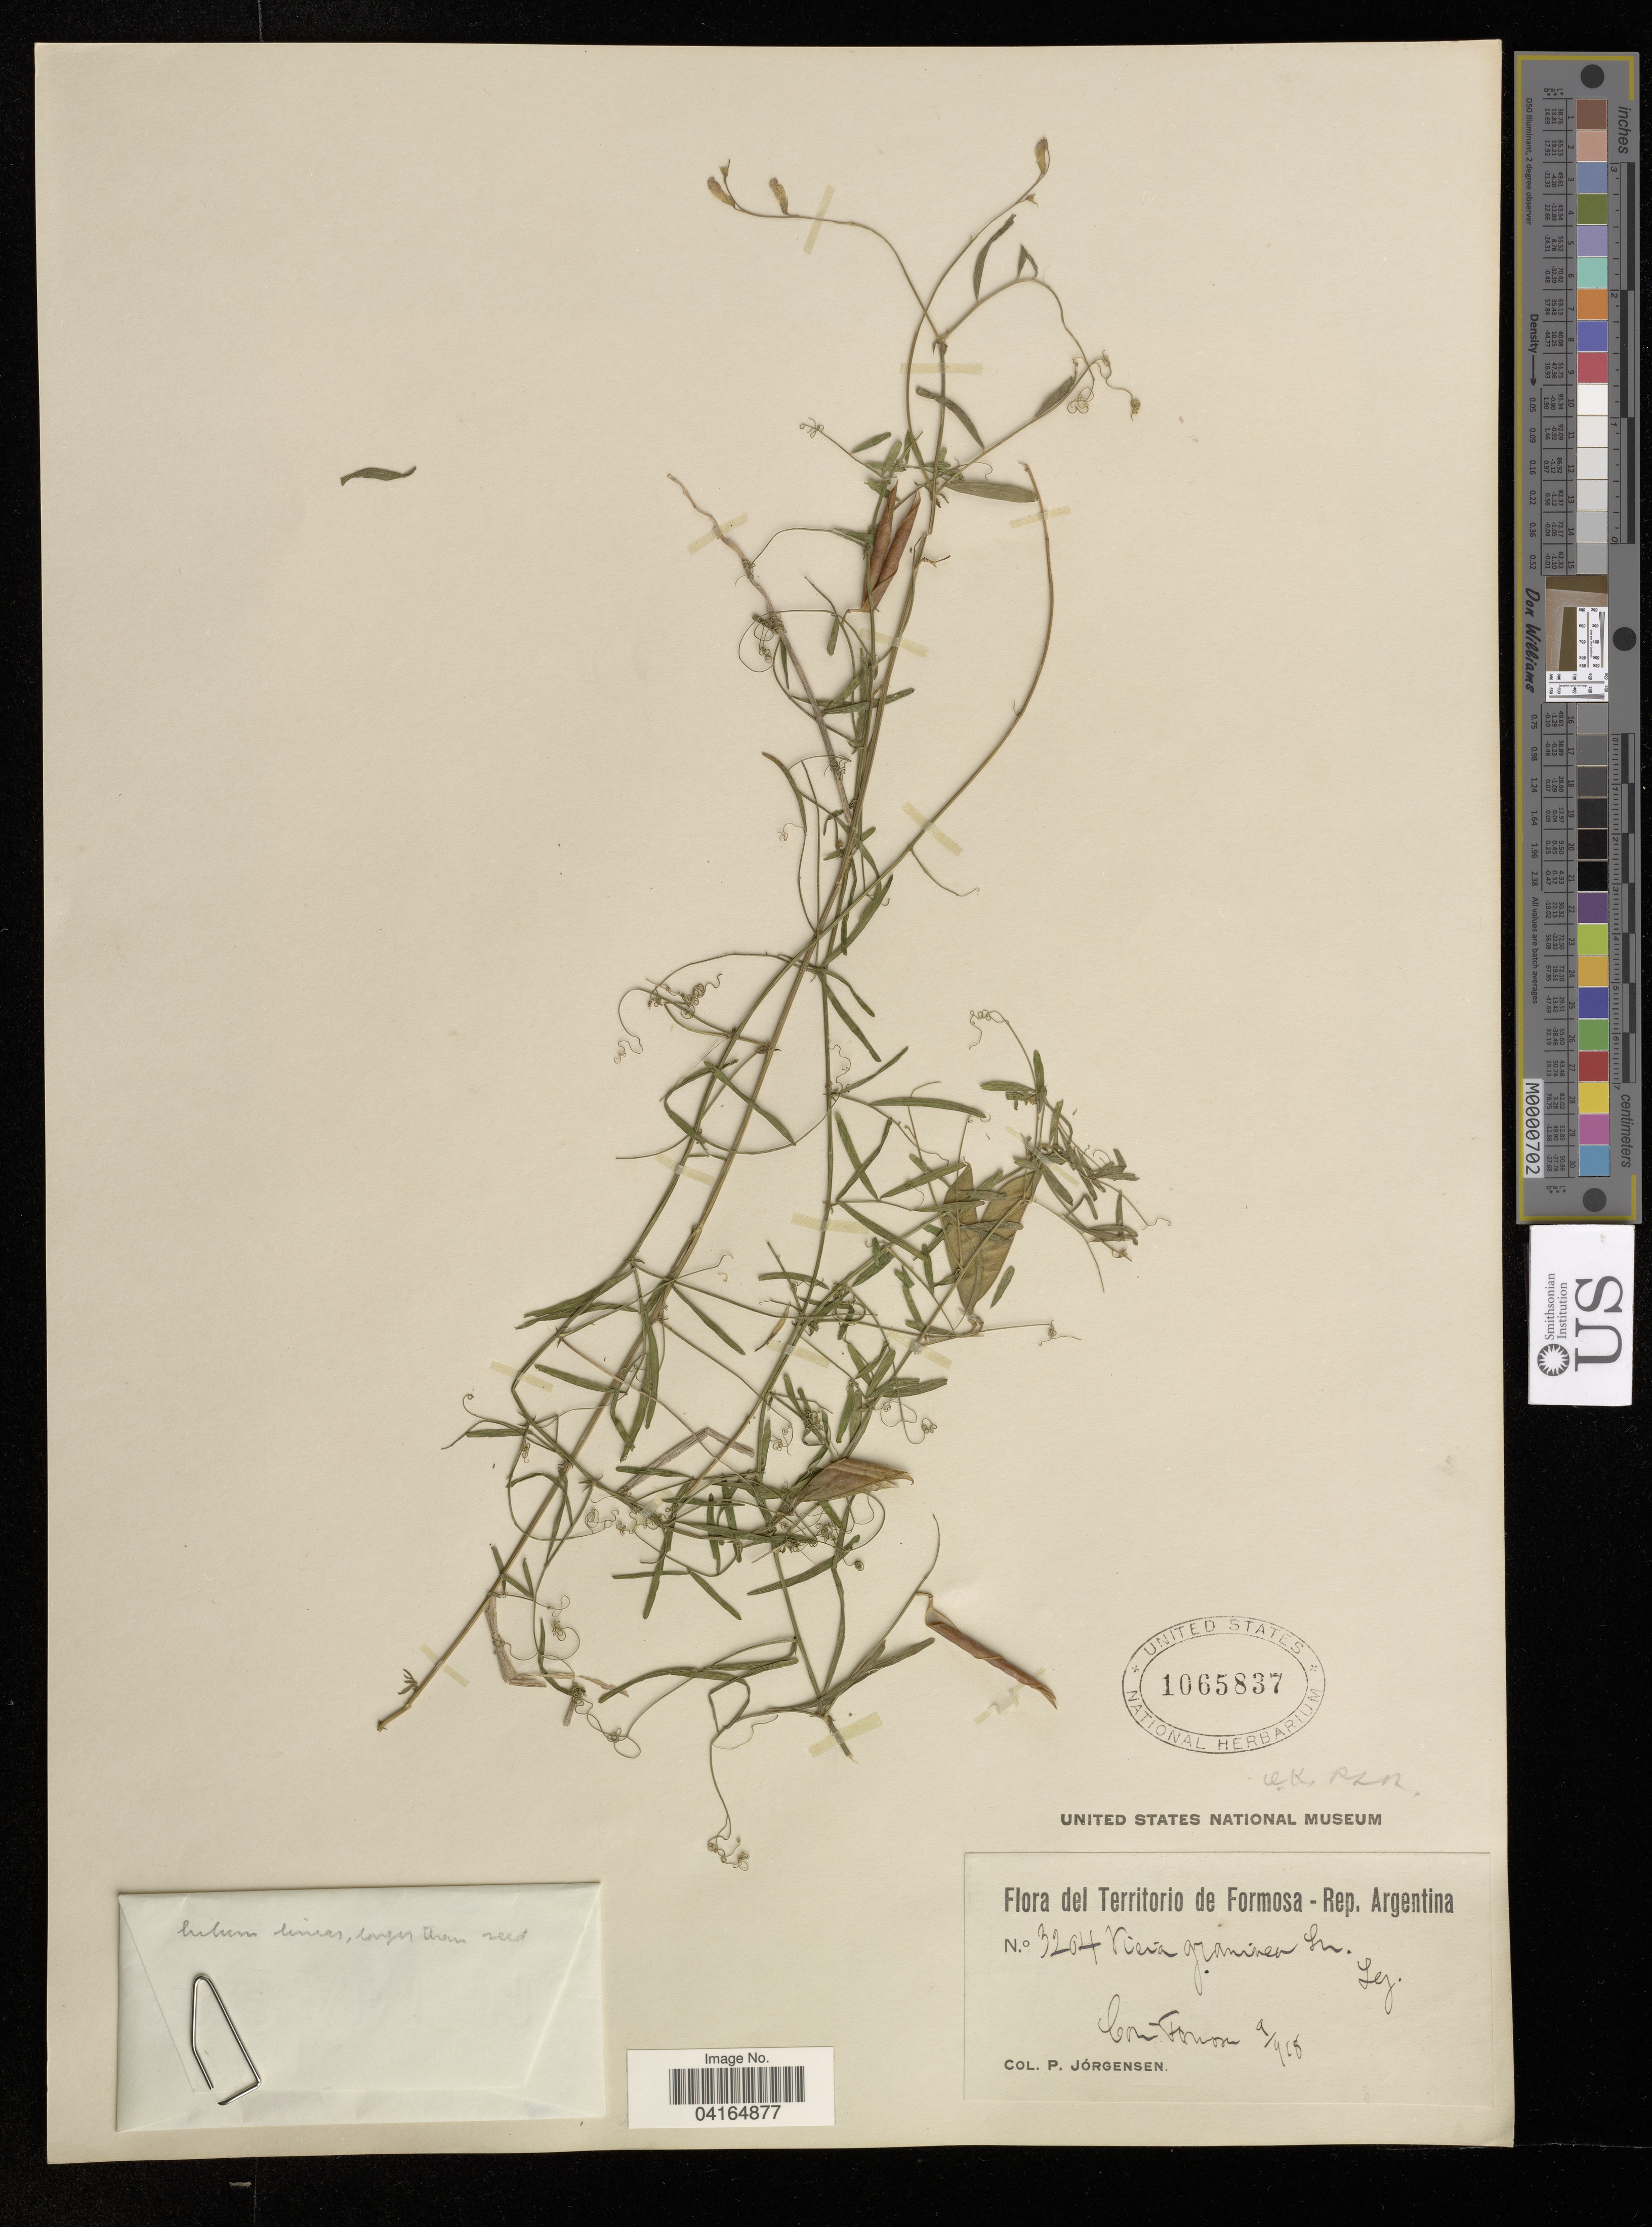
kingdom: Plantae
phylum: Tracheophyta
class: Magnoliopsida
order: Fabales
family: Fabaceae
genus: Vicia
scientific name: Vicia graminea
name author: Sm.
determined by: Hechenleitner, Paulina, RBG Edinburgh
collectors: P. Jorgensen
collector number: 3204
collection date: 1918-09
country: Argentina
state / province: Formosa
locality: Comun Formosa.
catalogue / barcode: US 1065837